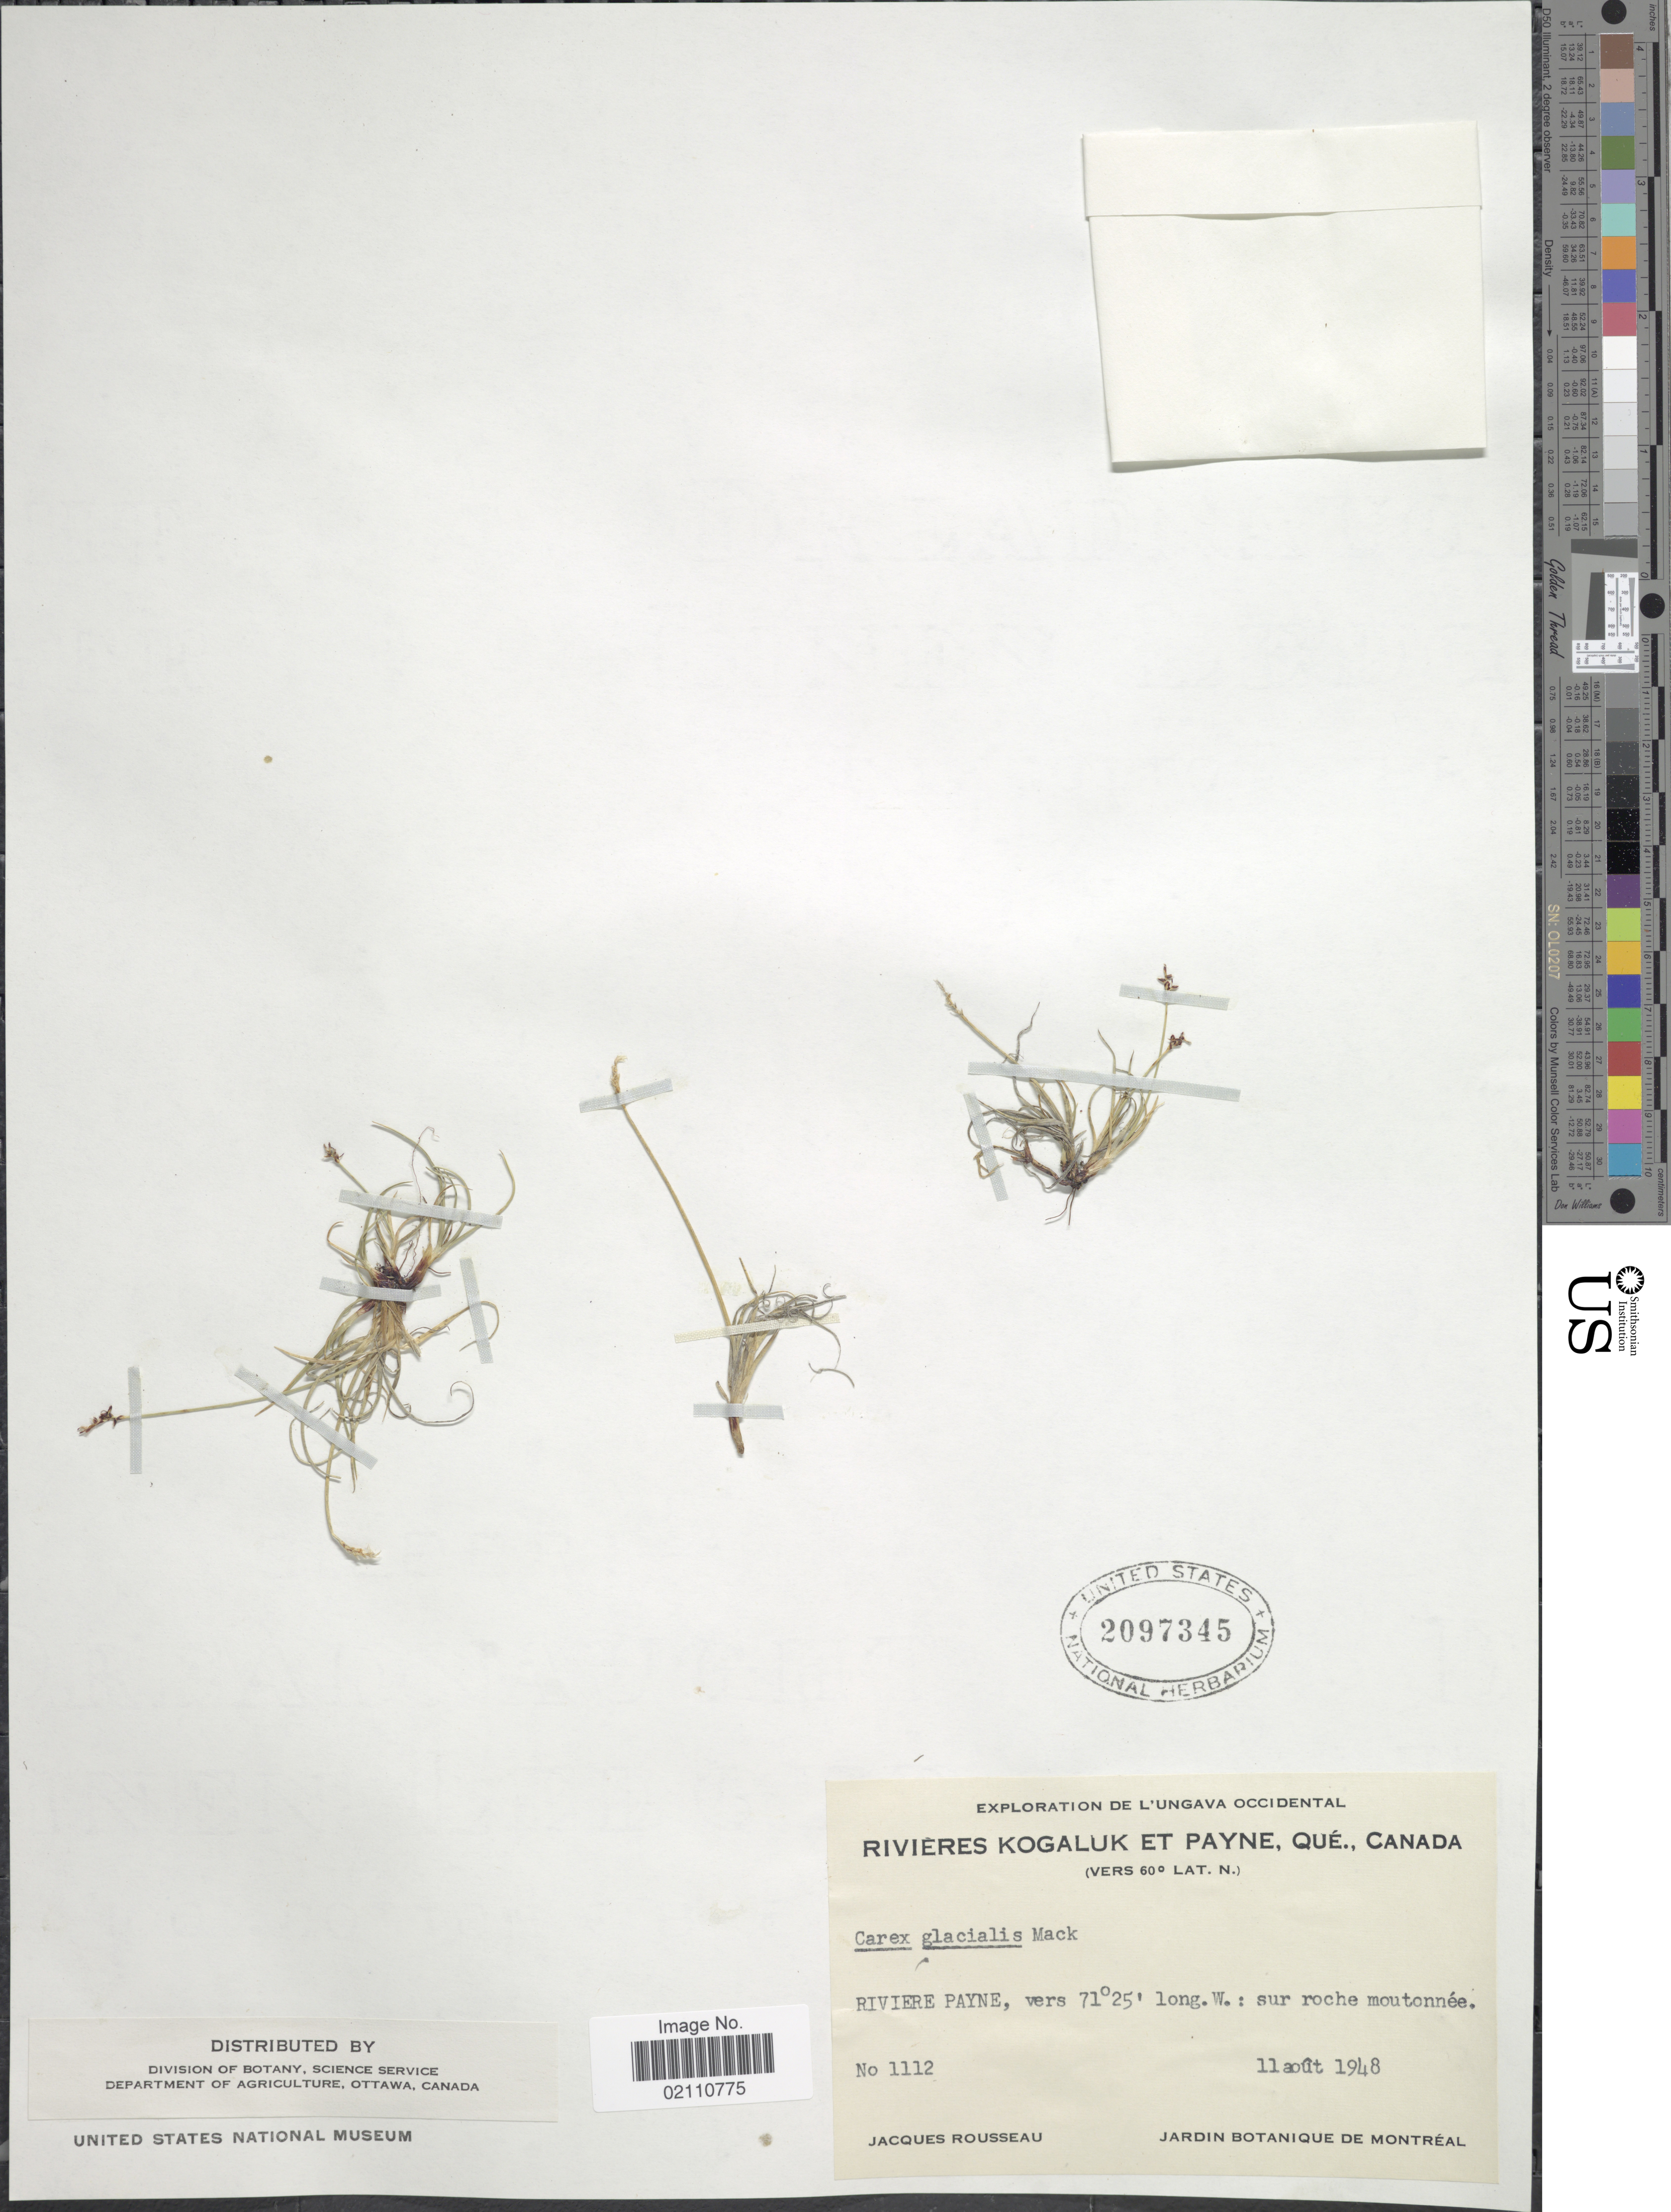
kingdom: Plantae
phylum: Tracheophyta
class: Liliopsida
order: Poales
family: Cyperaceae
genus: Carex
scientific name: Carex glacialis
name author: Mack.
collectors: J. Rousseau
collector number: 1112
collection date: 1948-08-11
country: Canada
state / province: Quebec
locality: De L' Ungava Occidental, Rivieres Kogaluk et Payne, Riviere Payne, sur roche moutonnee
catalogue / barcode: US 2097345